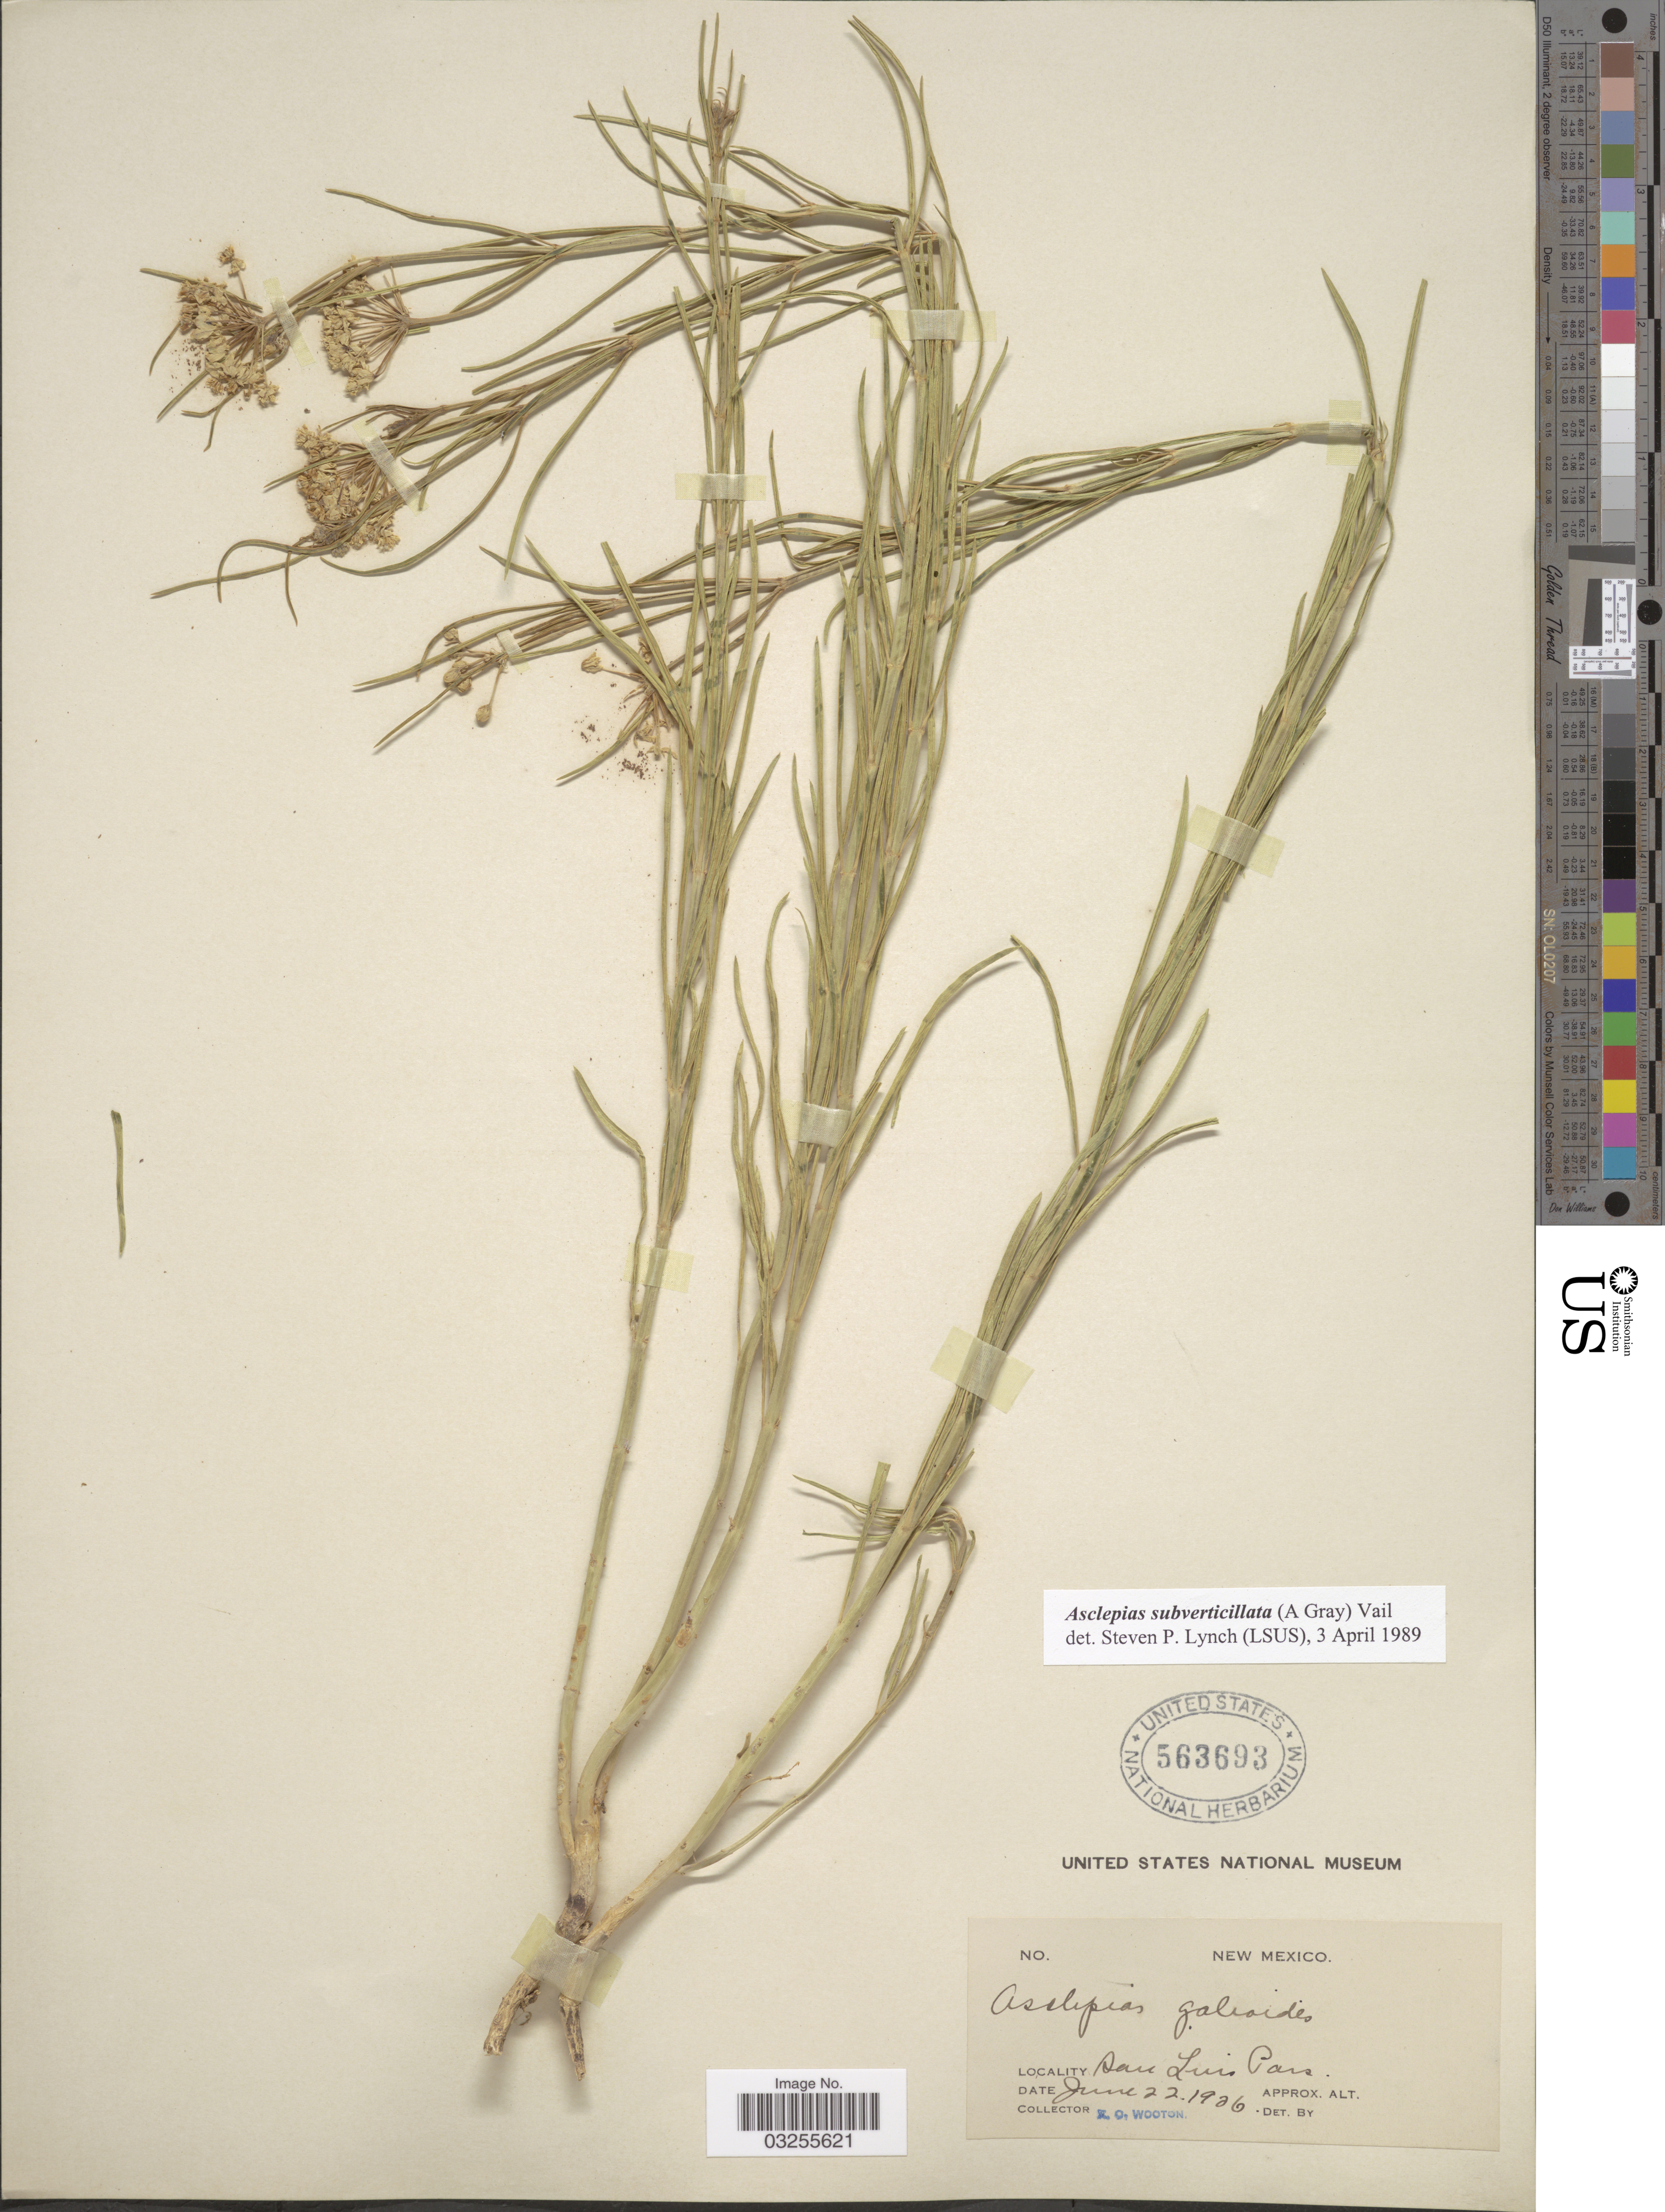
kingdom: Plantae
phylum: Tracheophyta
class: Magnoliopsida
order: Gentianales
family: Apocynaceae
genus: Asclepias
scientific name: Asclepias subverticillata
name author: (A. Gray) Vail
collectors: E. O. Wooton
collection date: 1906-06-22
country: United States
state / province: New Mexico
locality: San Luis Pass.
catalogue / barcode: US 563693